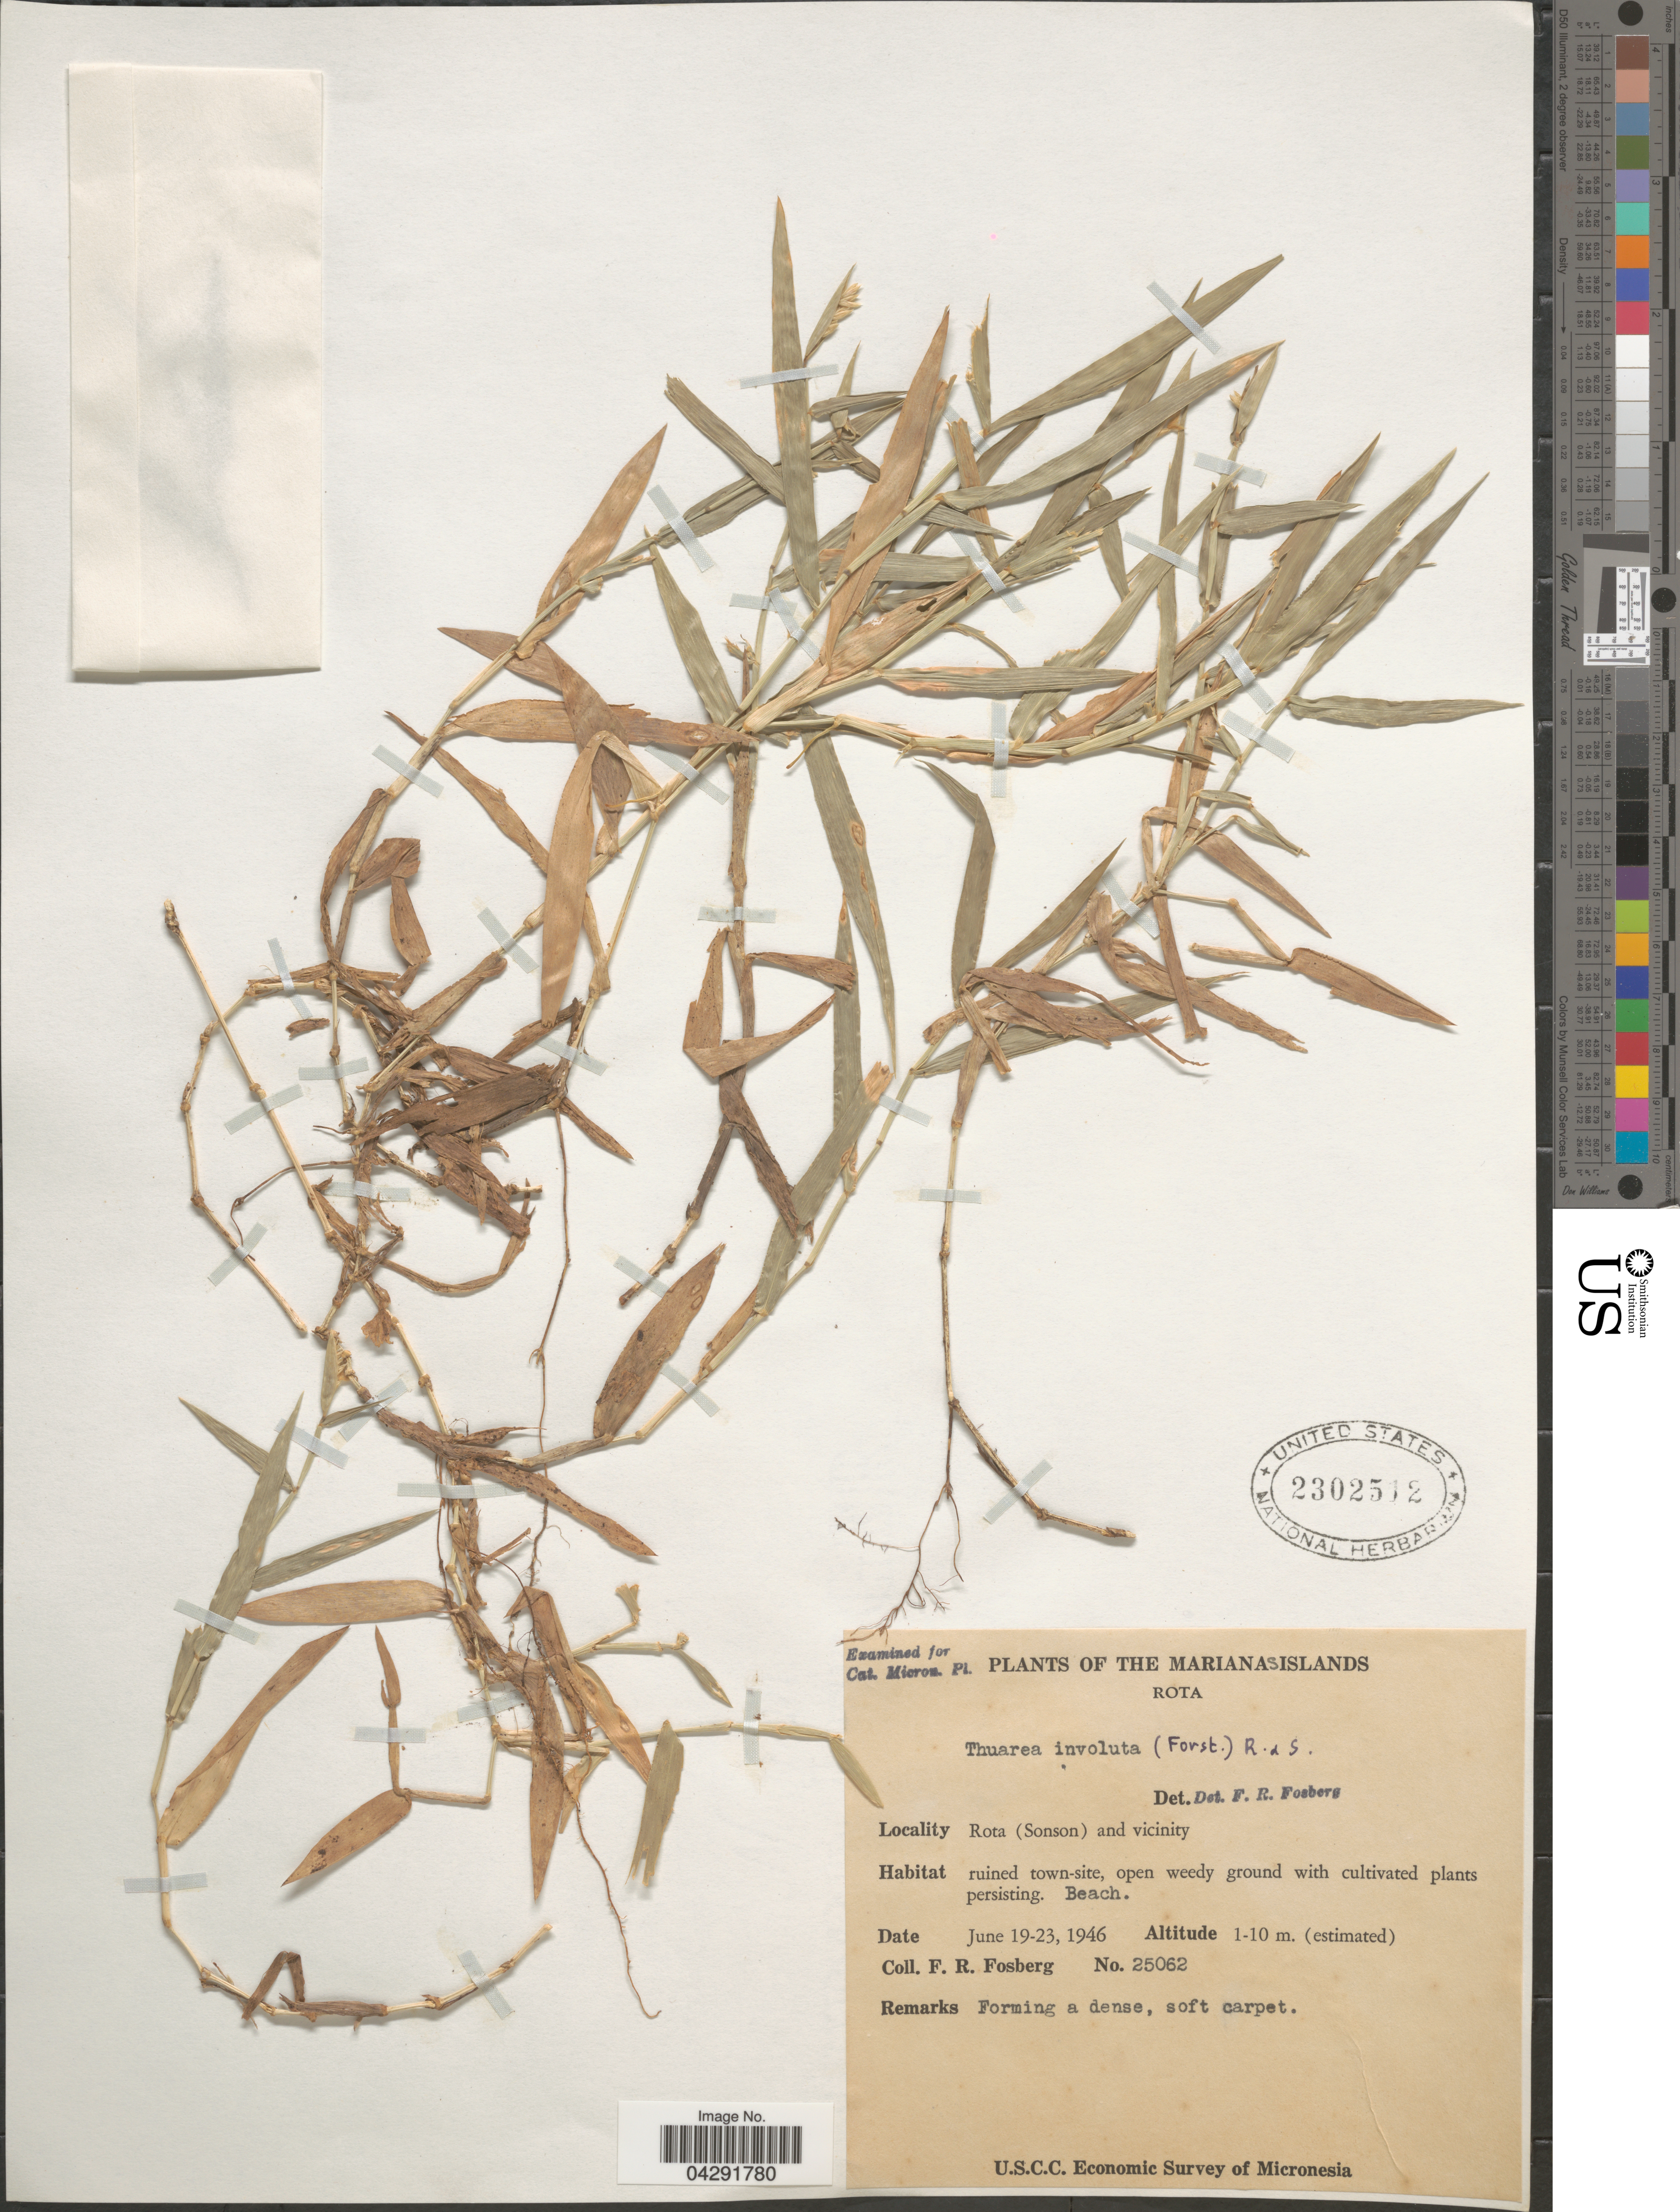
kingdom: Plantae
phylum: Tracheophyta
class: Liliopsida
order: Poales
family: Poaceae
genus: Thuarea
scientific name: Thuarea involuta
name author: (G. Forst.) R. Br. ex Sm.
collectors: F. R. Fosberg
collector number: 25062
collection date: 1946-06-19/1946-06-23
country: Northern Mariana Islands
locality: Marianas Islands. Rota. Rota (Sonson) and vicinity. Ruined town-site, open weedy ground with cultivated plants persisting. U.S.C.C. Economic Survey of Micronesia.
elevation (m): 1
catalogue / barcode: US 2302512